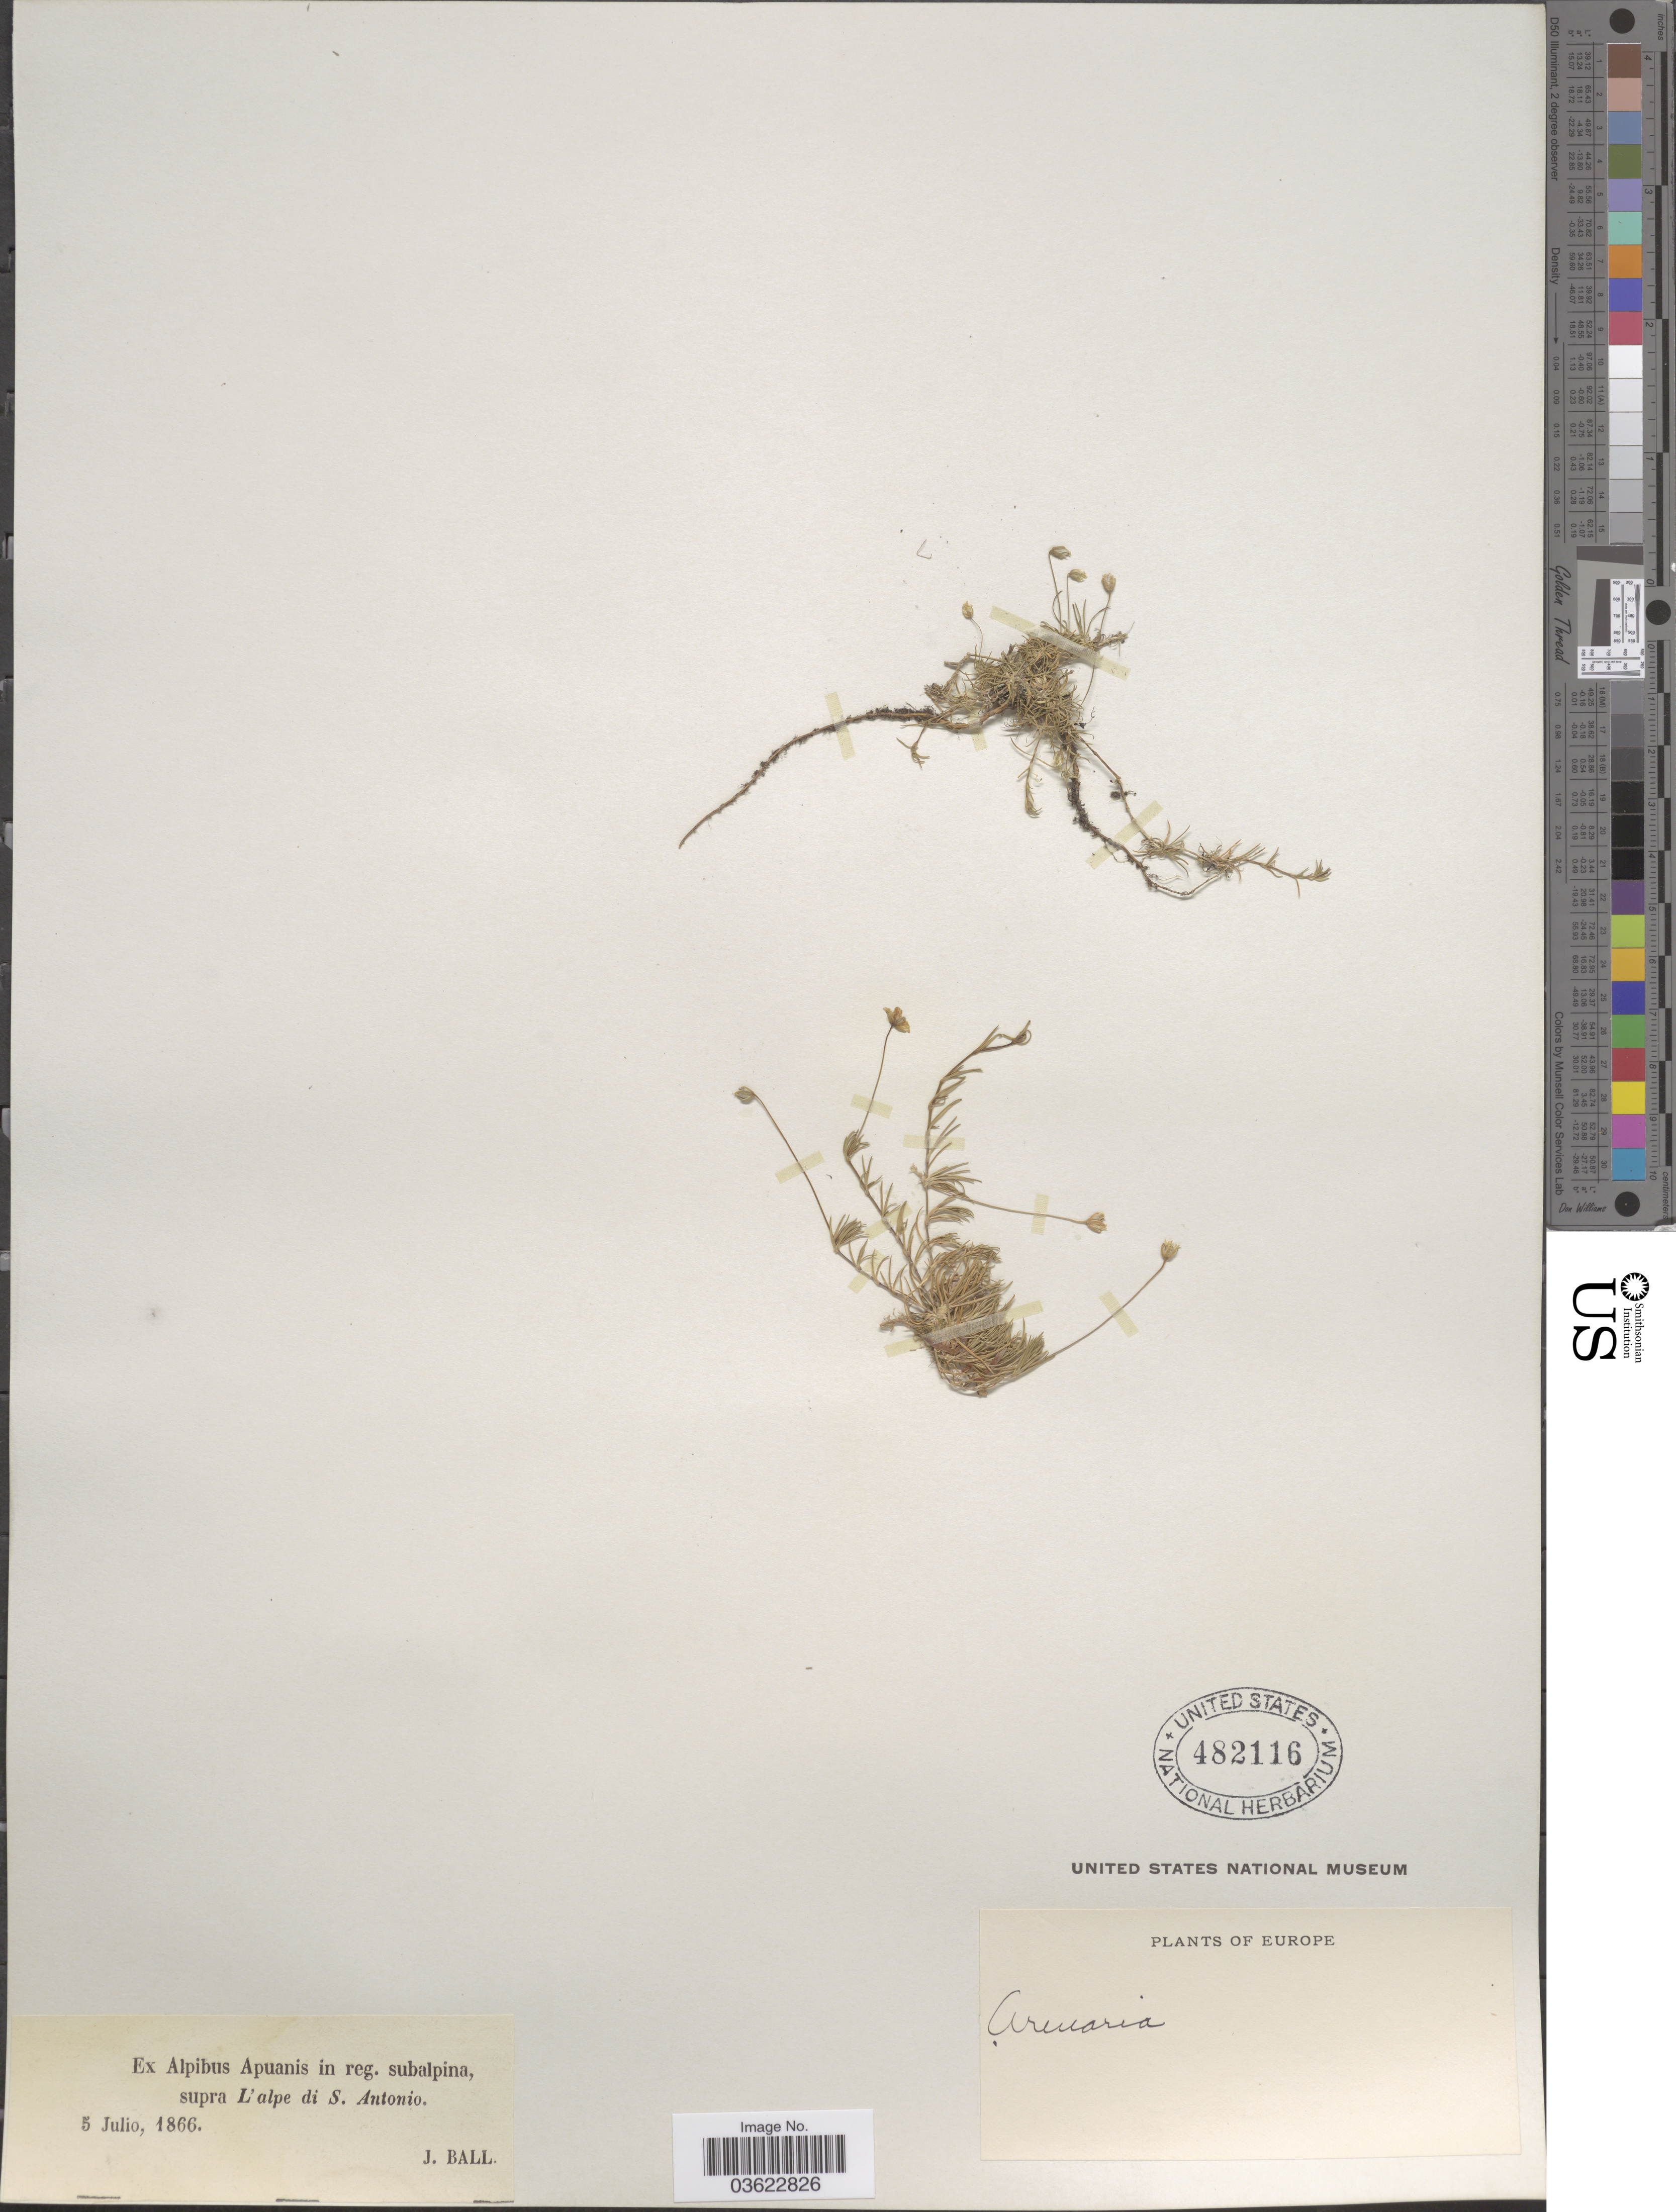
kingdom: Plantae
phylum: Tracheophyta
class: Magnoliopsida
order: Caryophyllales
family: Caryophyllaceae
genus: Arenaria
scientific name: Arenaria sp.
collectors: J. Ball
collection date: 1866-07-05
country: Italy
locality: Ex Alpibus Apuanis in reg. subalpina, supra L'alpe di S. Antonio. Europe.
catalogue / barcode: US 482116